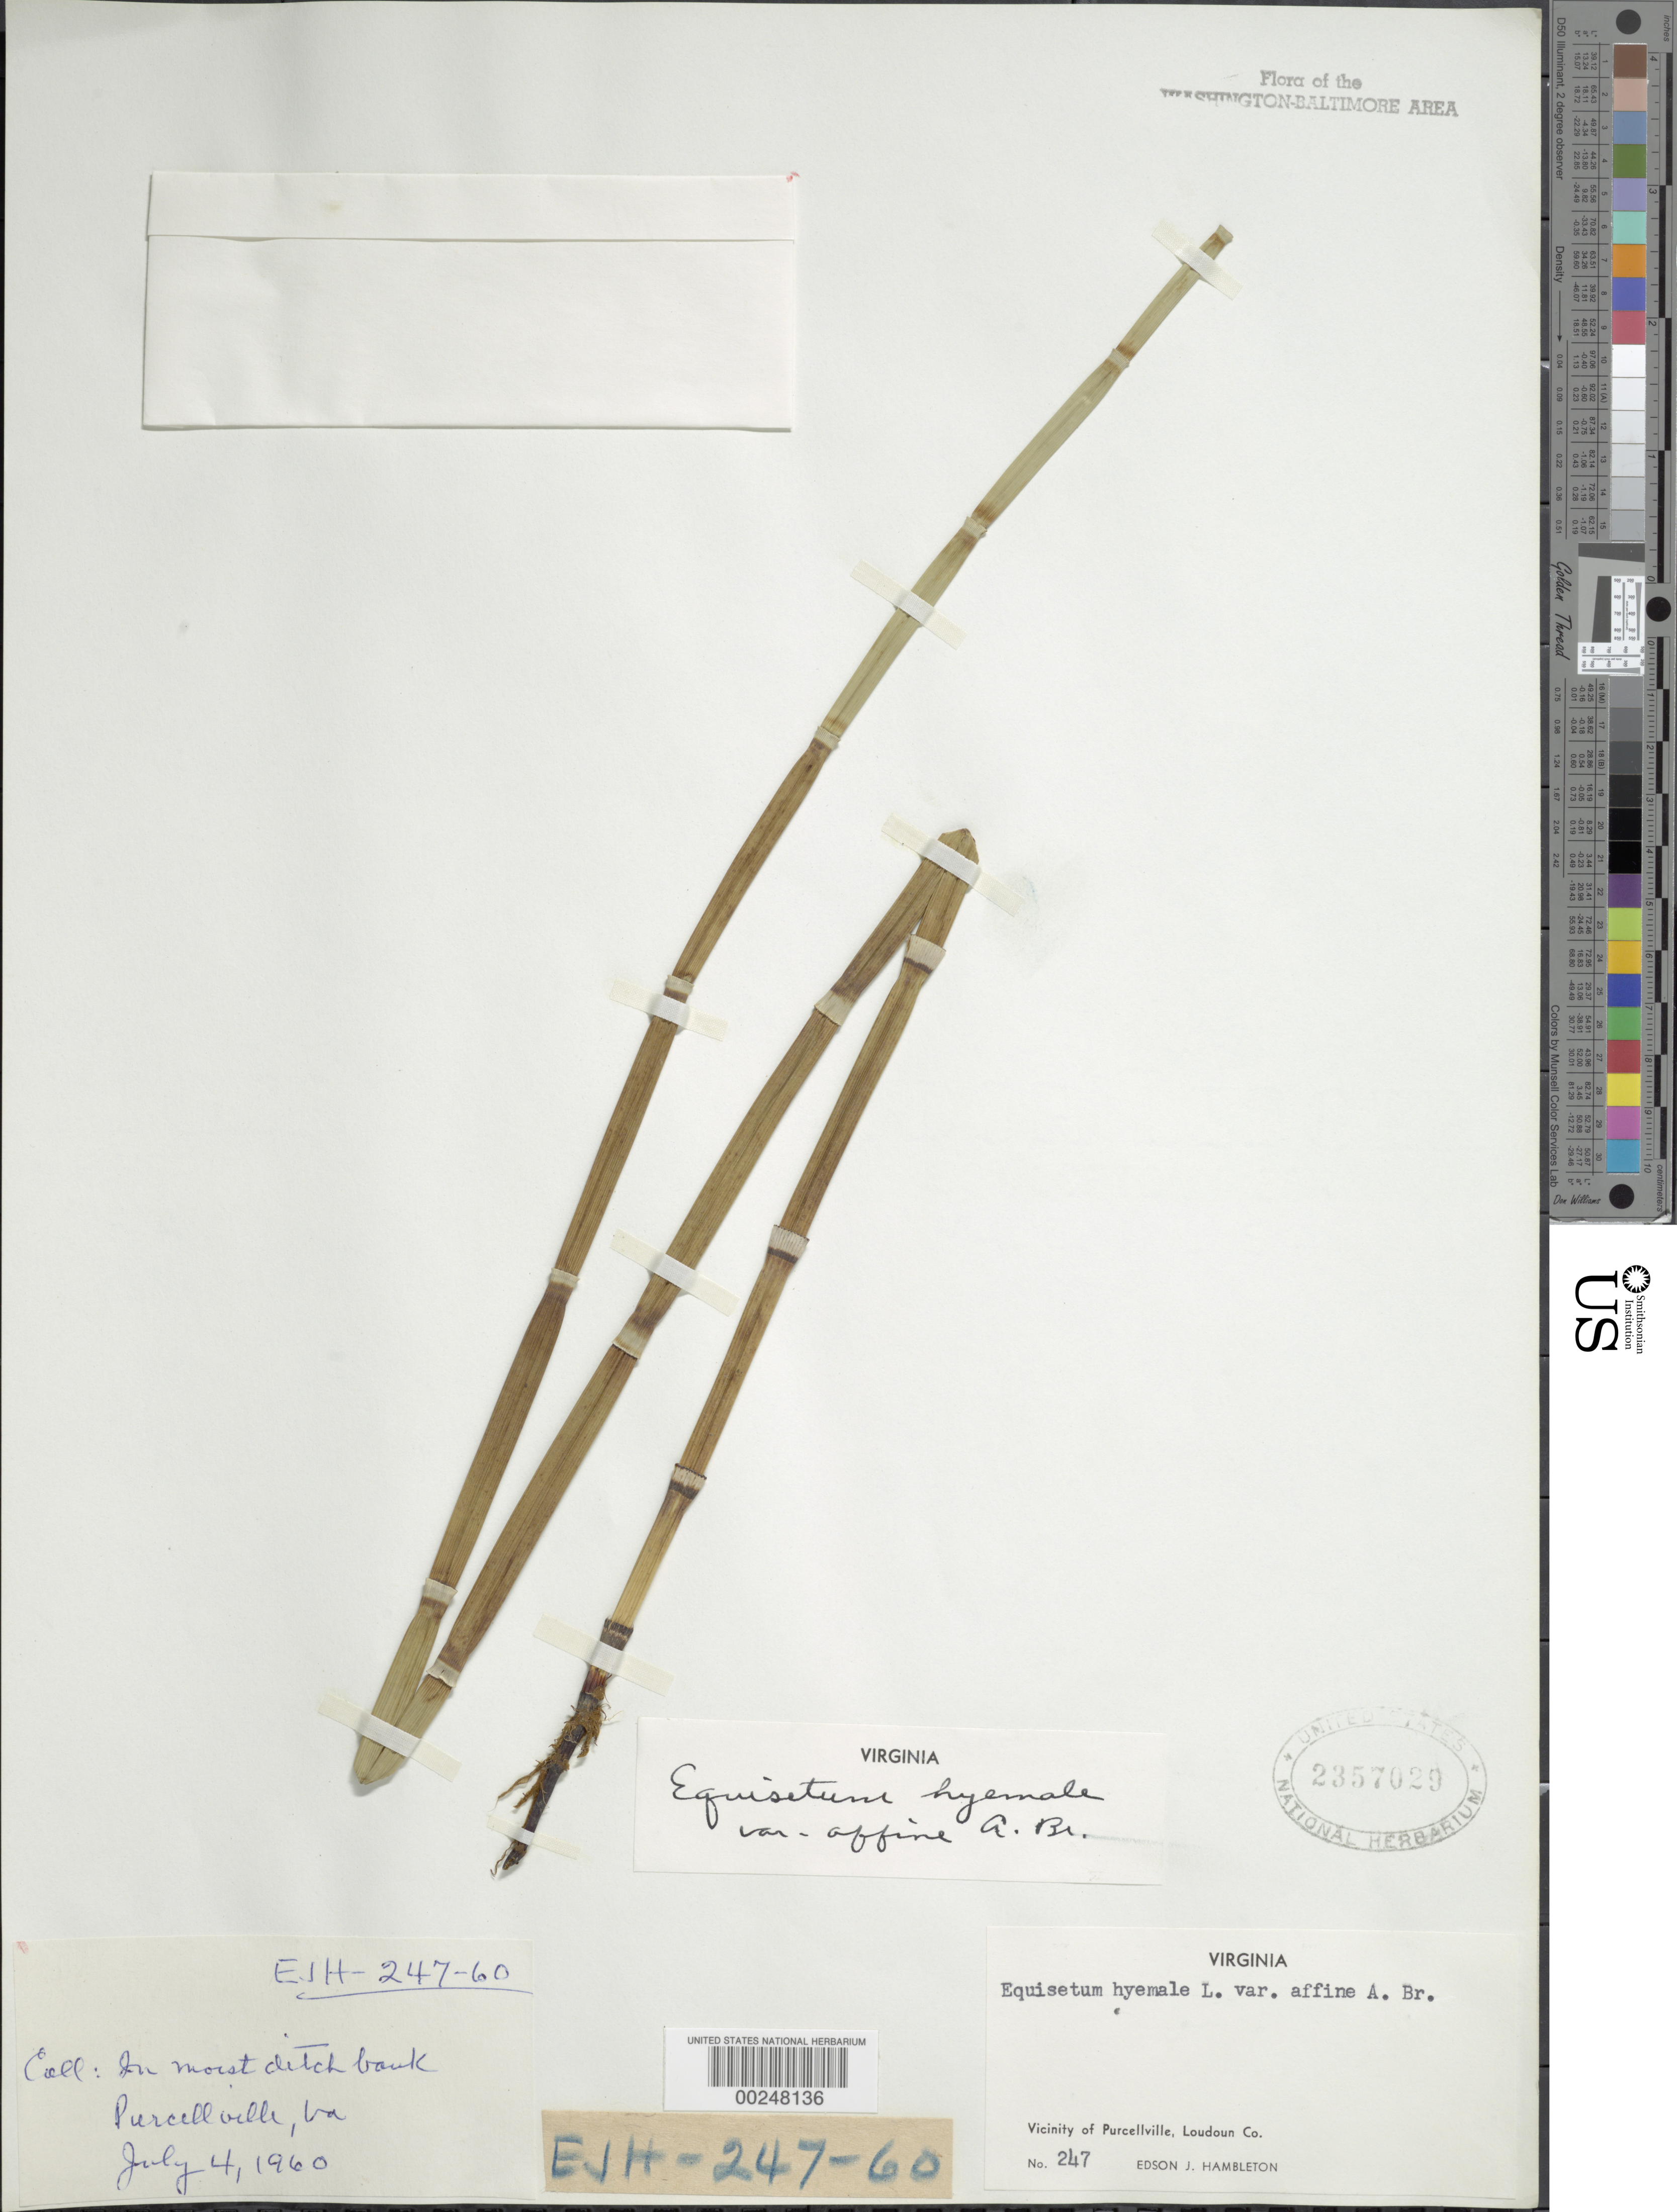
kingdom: Plantae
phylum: Tracheophyta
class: Polypodiopsida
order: Equisetales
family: Equisetaceae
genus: Equisetum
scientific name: Equisetum fluviatile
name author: L.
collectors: E. Hableton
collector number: EJH-247-60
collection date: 1960-07-04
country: United States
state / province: Virginia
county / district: Loudoun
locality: Vicinity of Purcellville, Loudoun Co.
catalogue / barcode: US 2357029